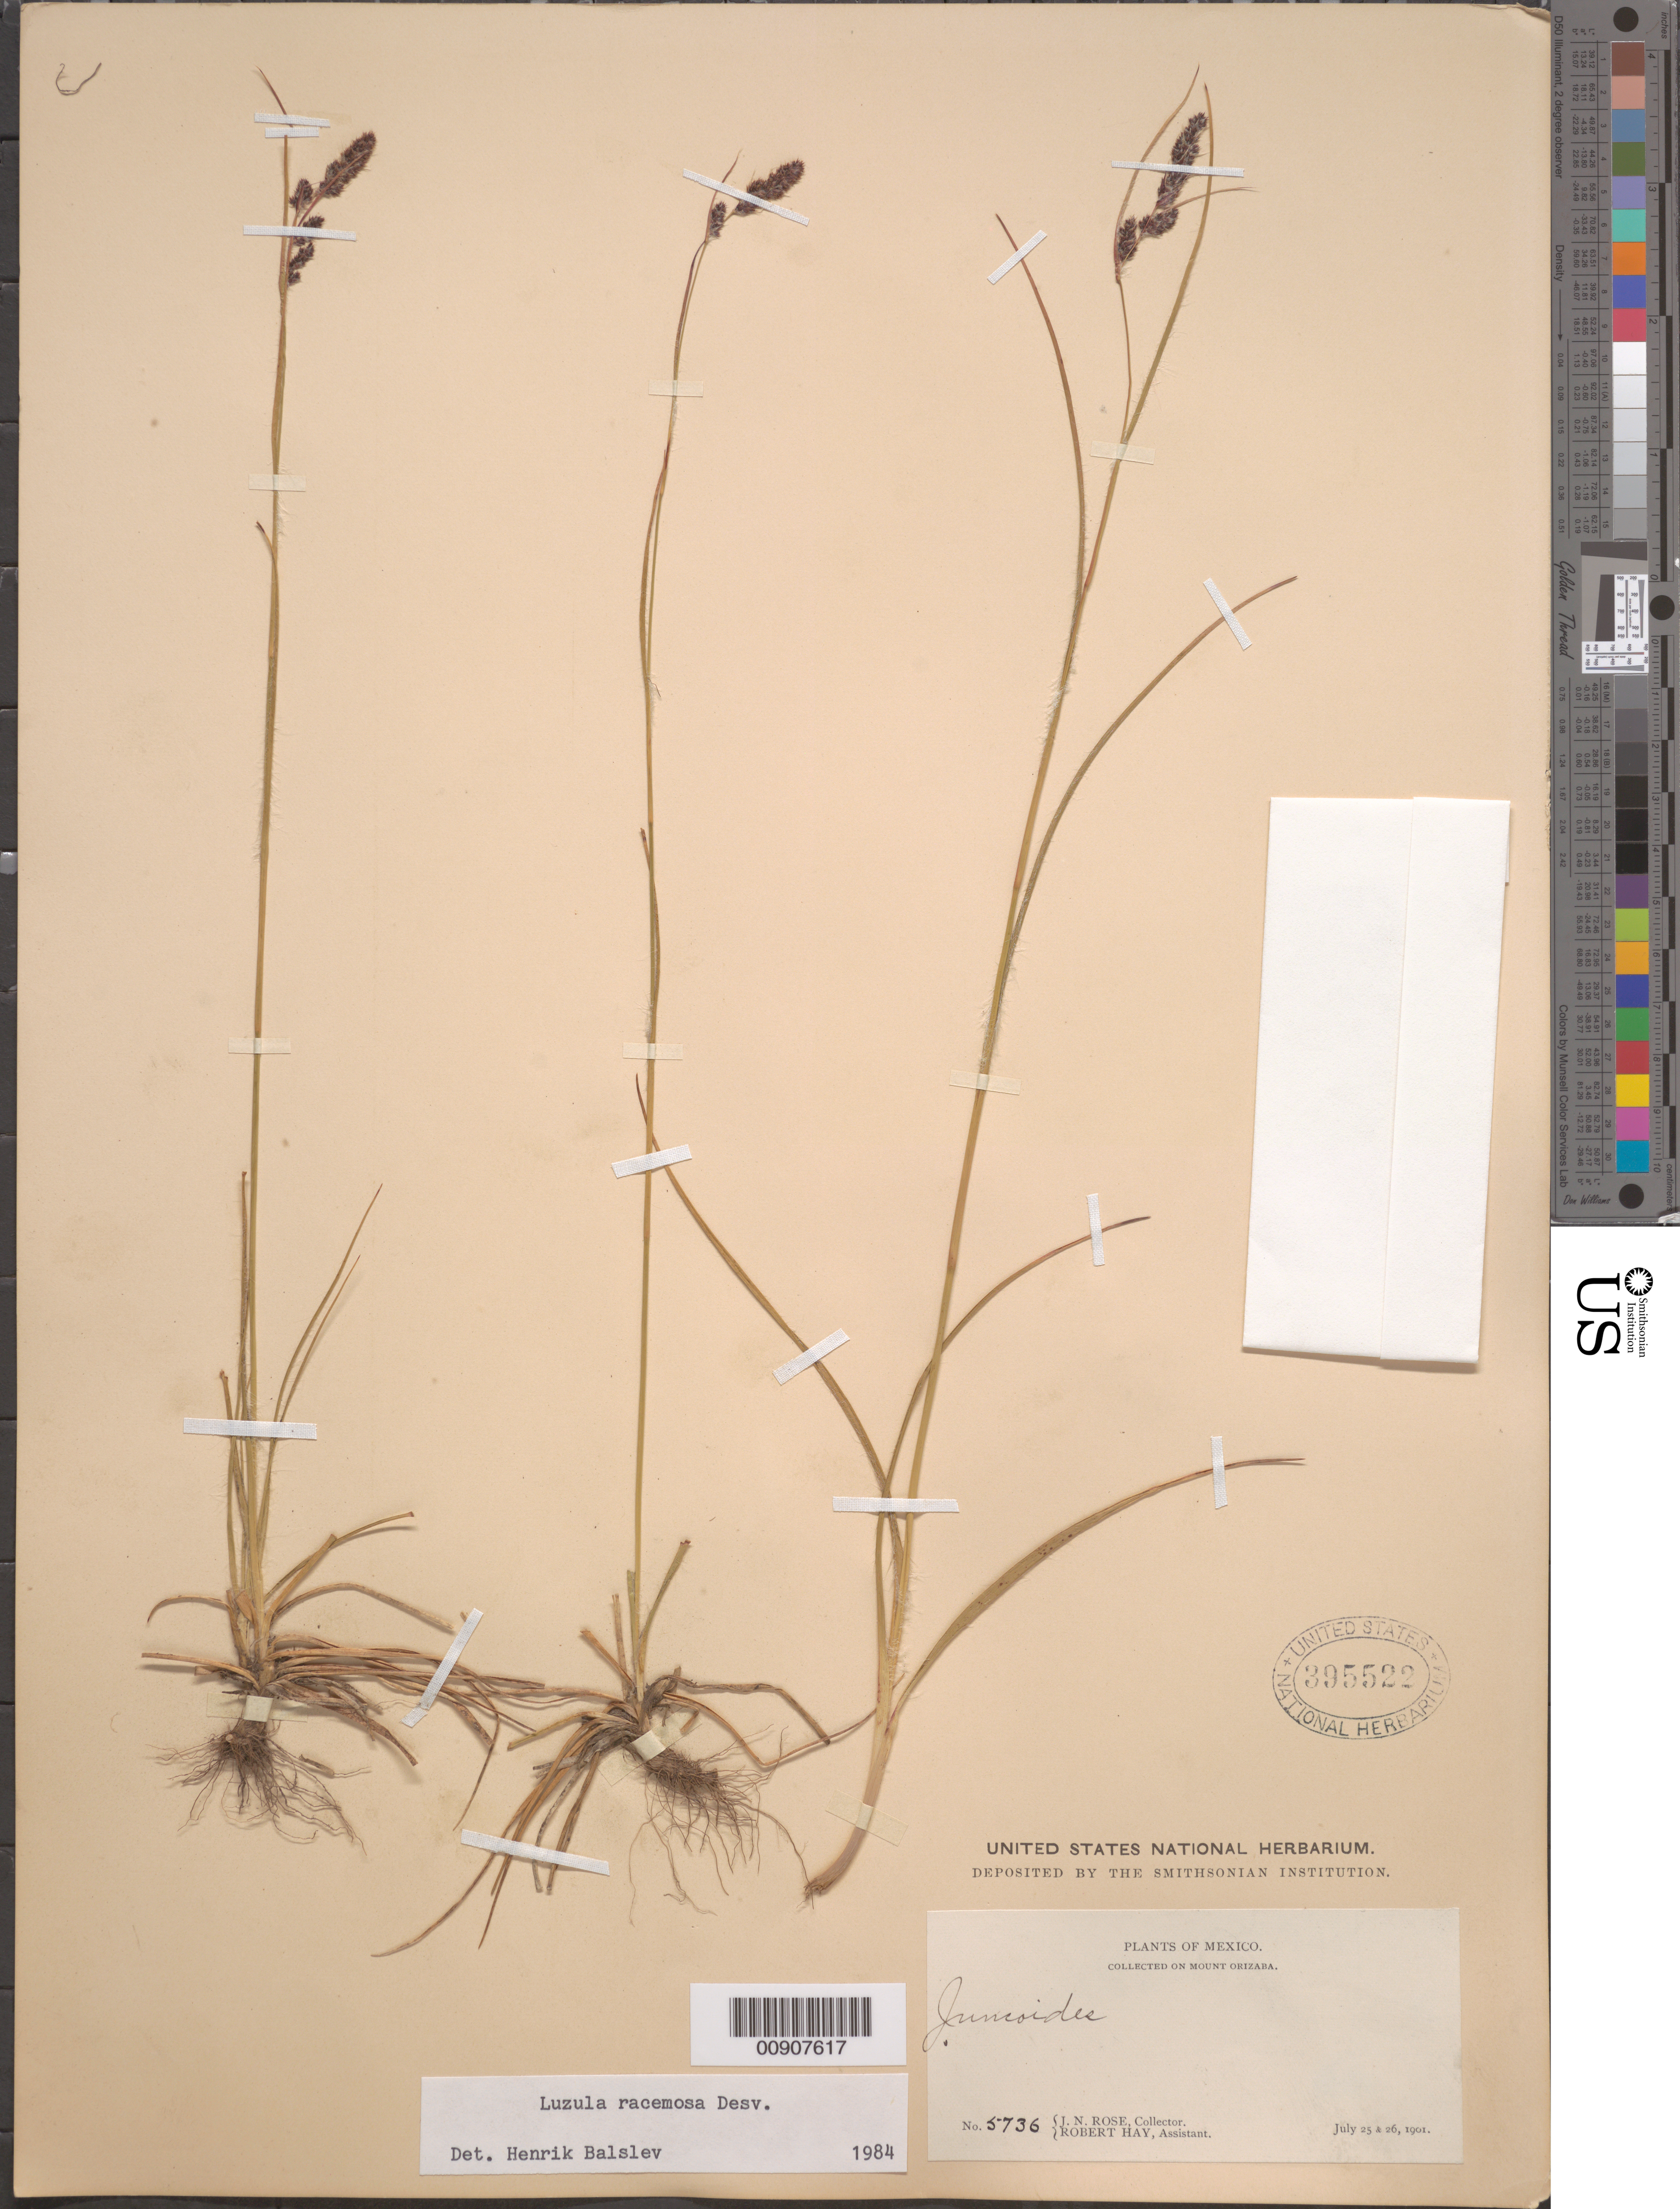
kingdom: Plantae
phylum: Tracheophyta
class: Liliopsida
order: Poales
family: Juncaceae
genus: Luzula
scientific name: Luzula racemosa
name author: Desv.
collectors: J. N. Rose & R. Hay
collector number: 5736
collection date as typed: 25 Jul 1901 to 26 Jul 1901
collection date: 1901-07-25/1901-07-26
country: Mexico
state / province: Veracruz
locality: Mount Orizaba.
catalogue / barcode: US 395522